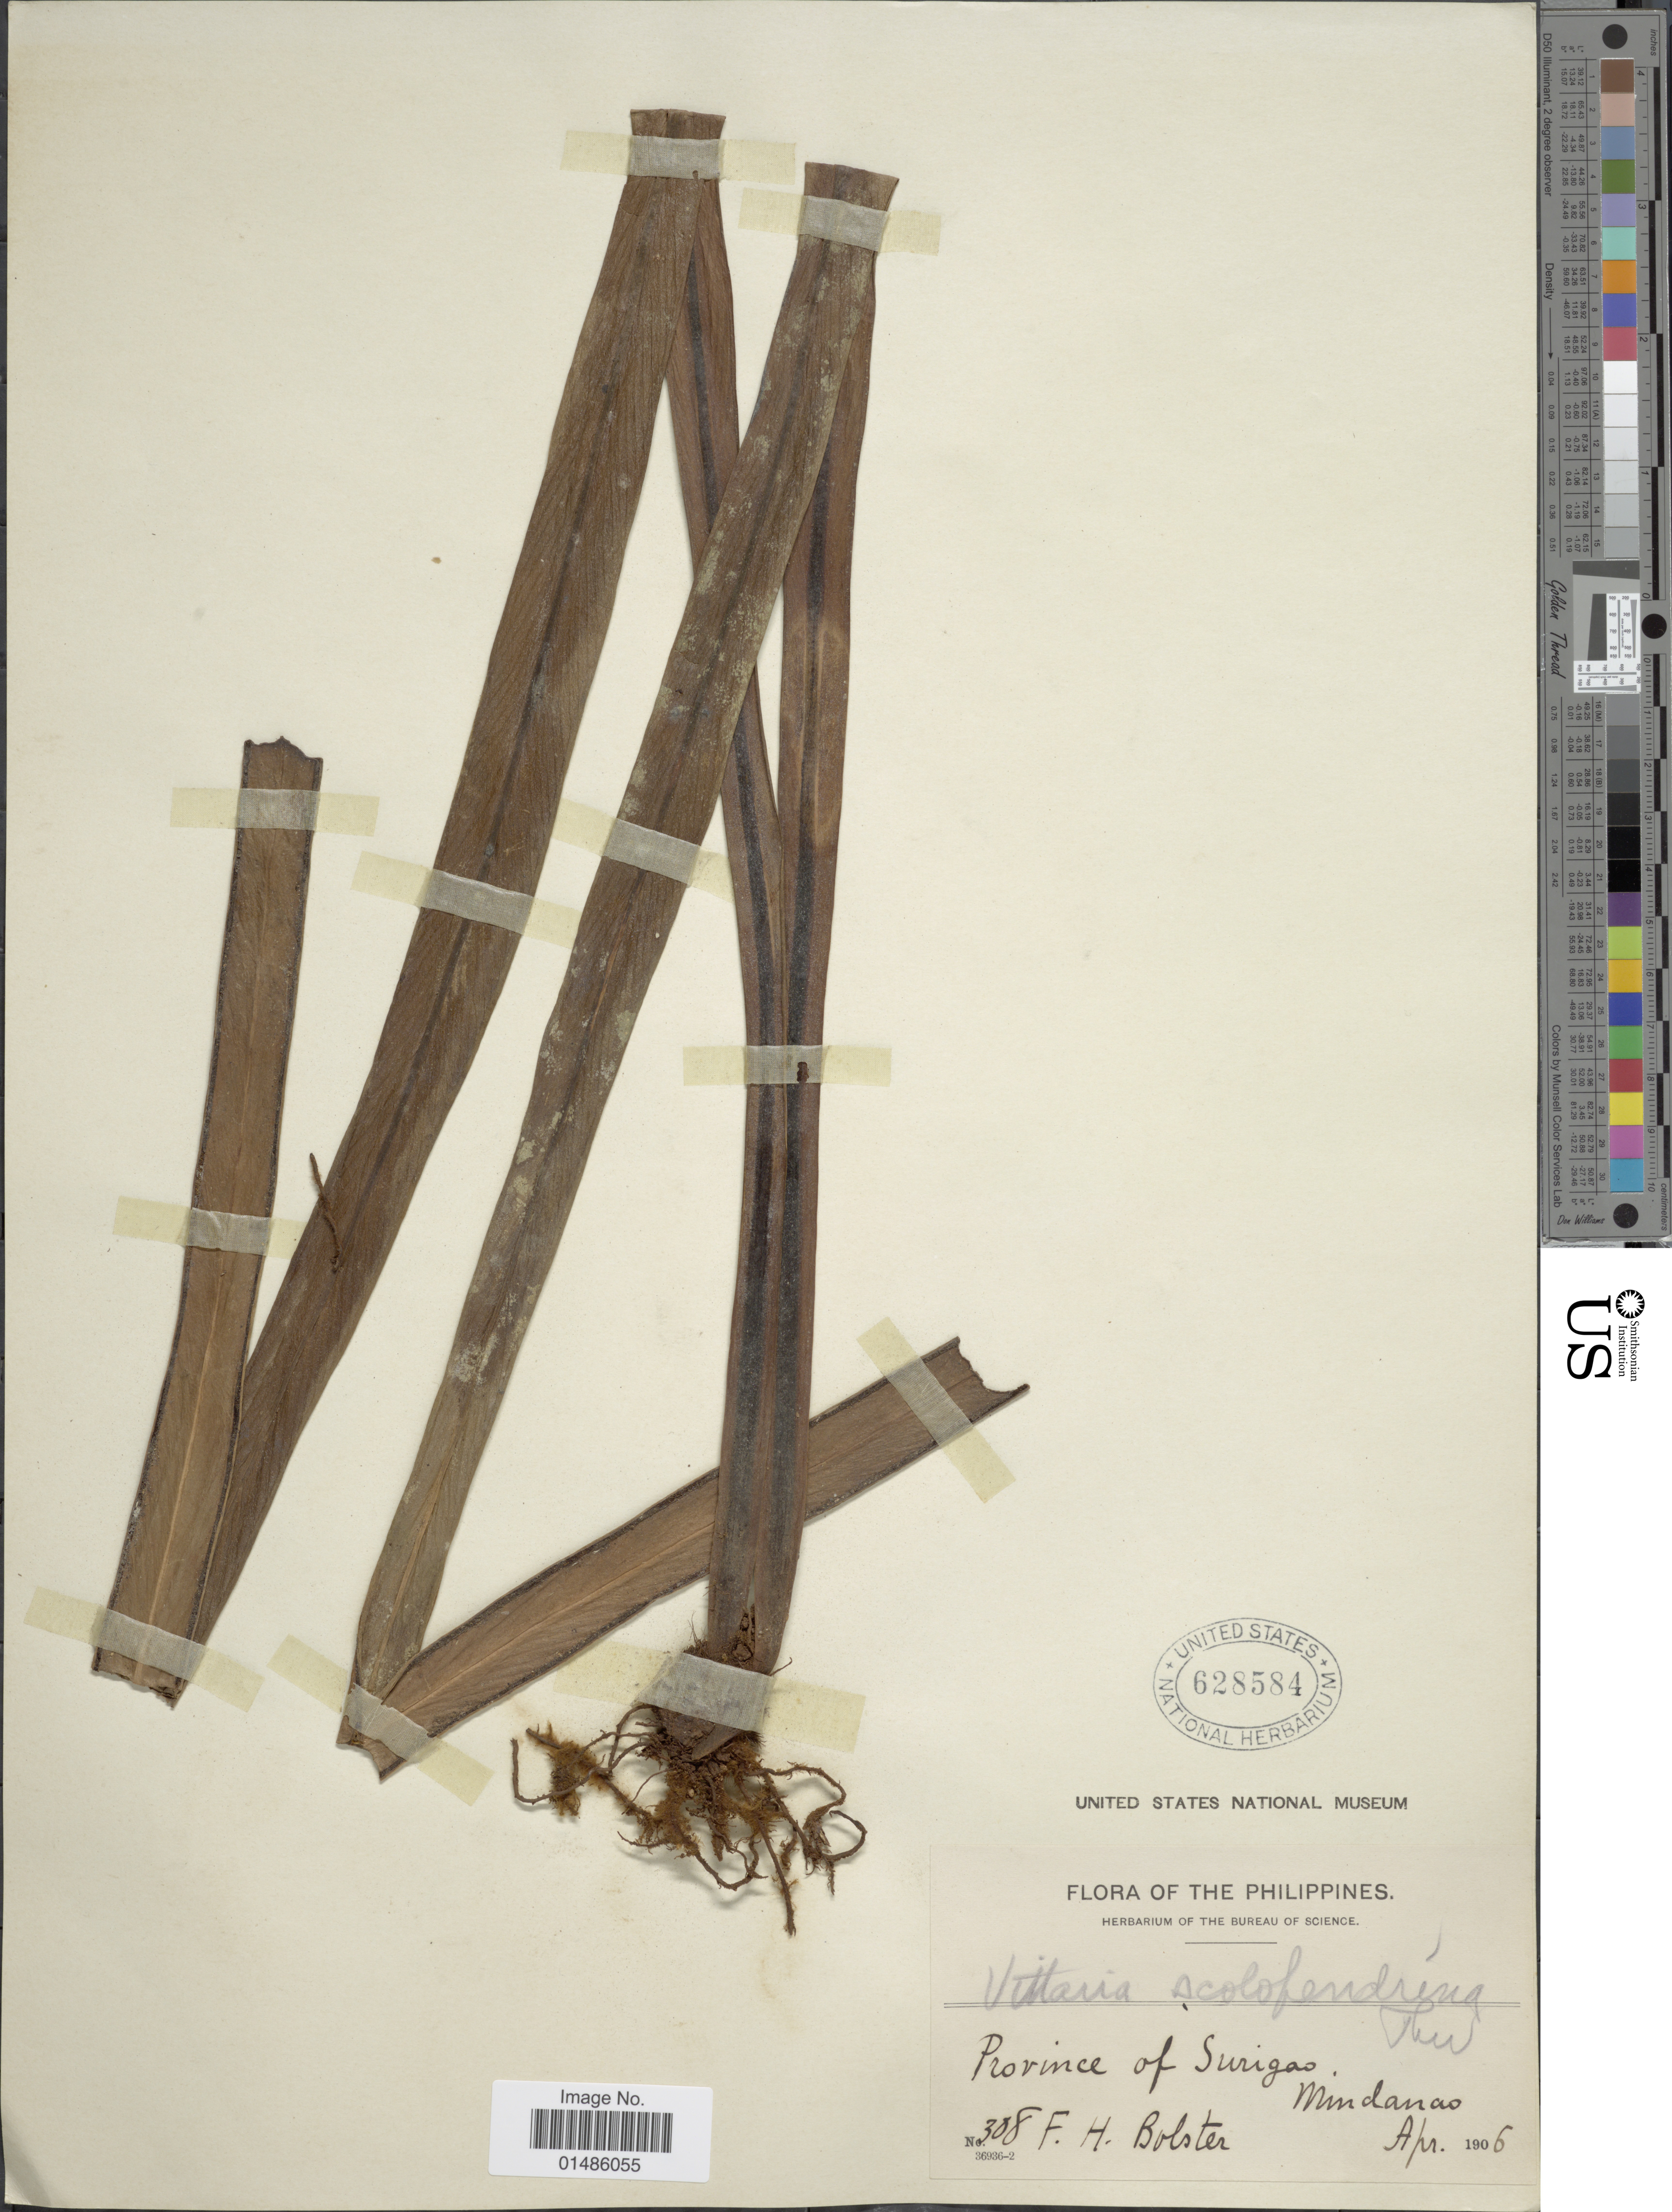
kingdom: Plantae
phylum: Tracheophyta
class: Polypodiopsida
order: Polypodiales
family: Pteridaceae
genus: Haplopteris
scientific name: Haplopteris scolopendrina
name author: (Bory) Presl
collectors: F. Bolster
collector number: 308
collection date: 1906-04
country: Philippines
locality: Province of Surigao, Mindanao.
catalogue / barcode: US 628584